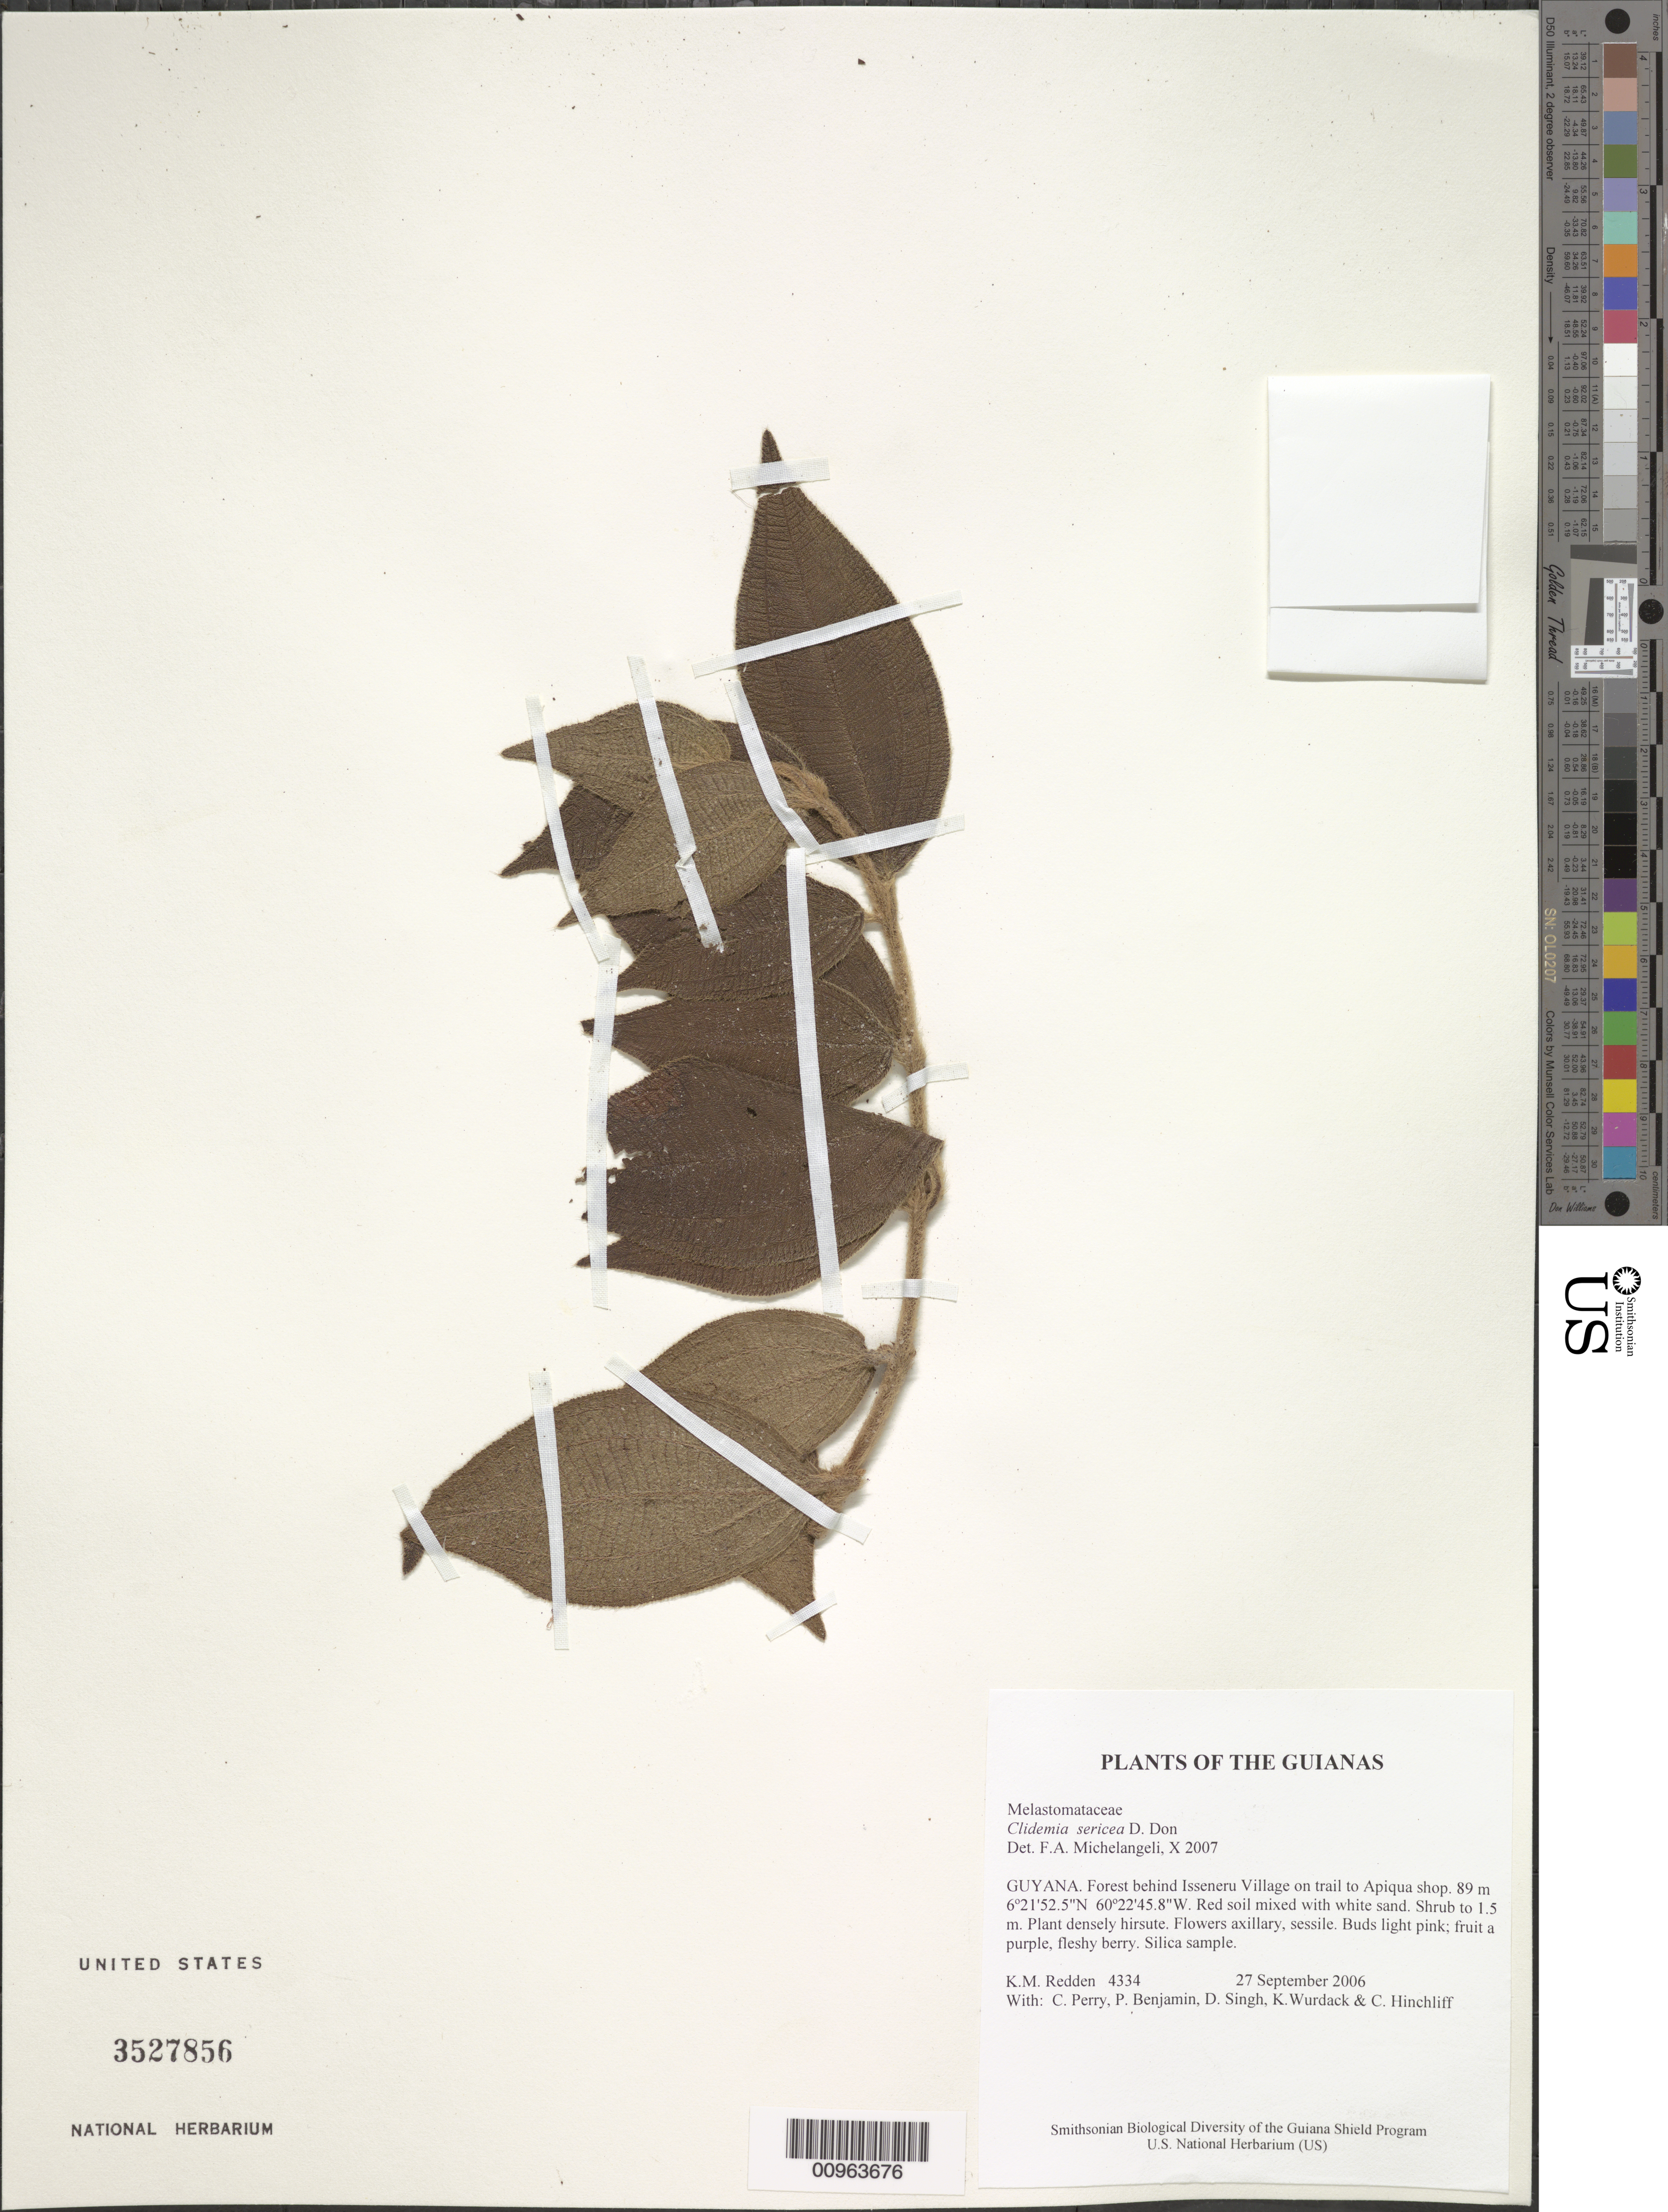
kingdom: Plantae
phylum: Tracheophyta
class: Magnoliopsida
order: Myrtales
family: Melastomataceae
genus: Clidemia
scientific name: Clidemia sericea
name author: D. Don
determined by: Michelangeli, F. A.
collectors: K. M. Redden, C. Perry, P. Benjamin, D. Singh, K. Wurdack & C. E. Hinchliff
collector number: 4334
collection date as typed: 27 September 2006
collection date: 2006-09-27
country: Guyana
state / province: Cuyuni-Mazaruni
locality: Forest behind Isseneru Village on trail to Apiqua shop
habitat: Red soil mixed with white sand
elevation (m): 89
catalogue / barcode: US 3527856